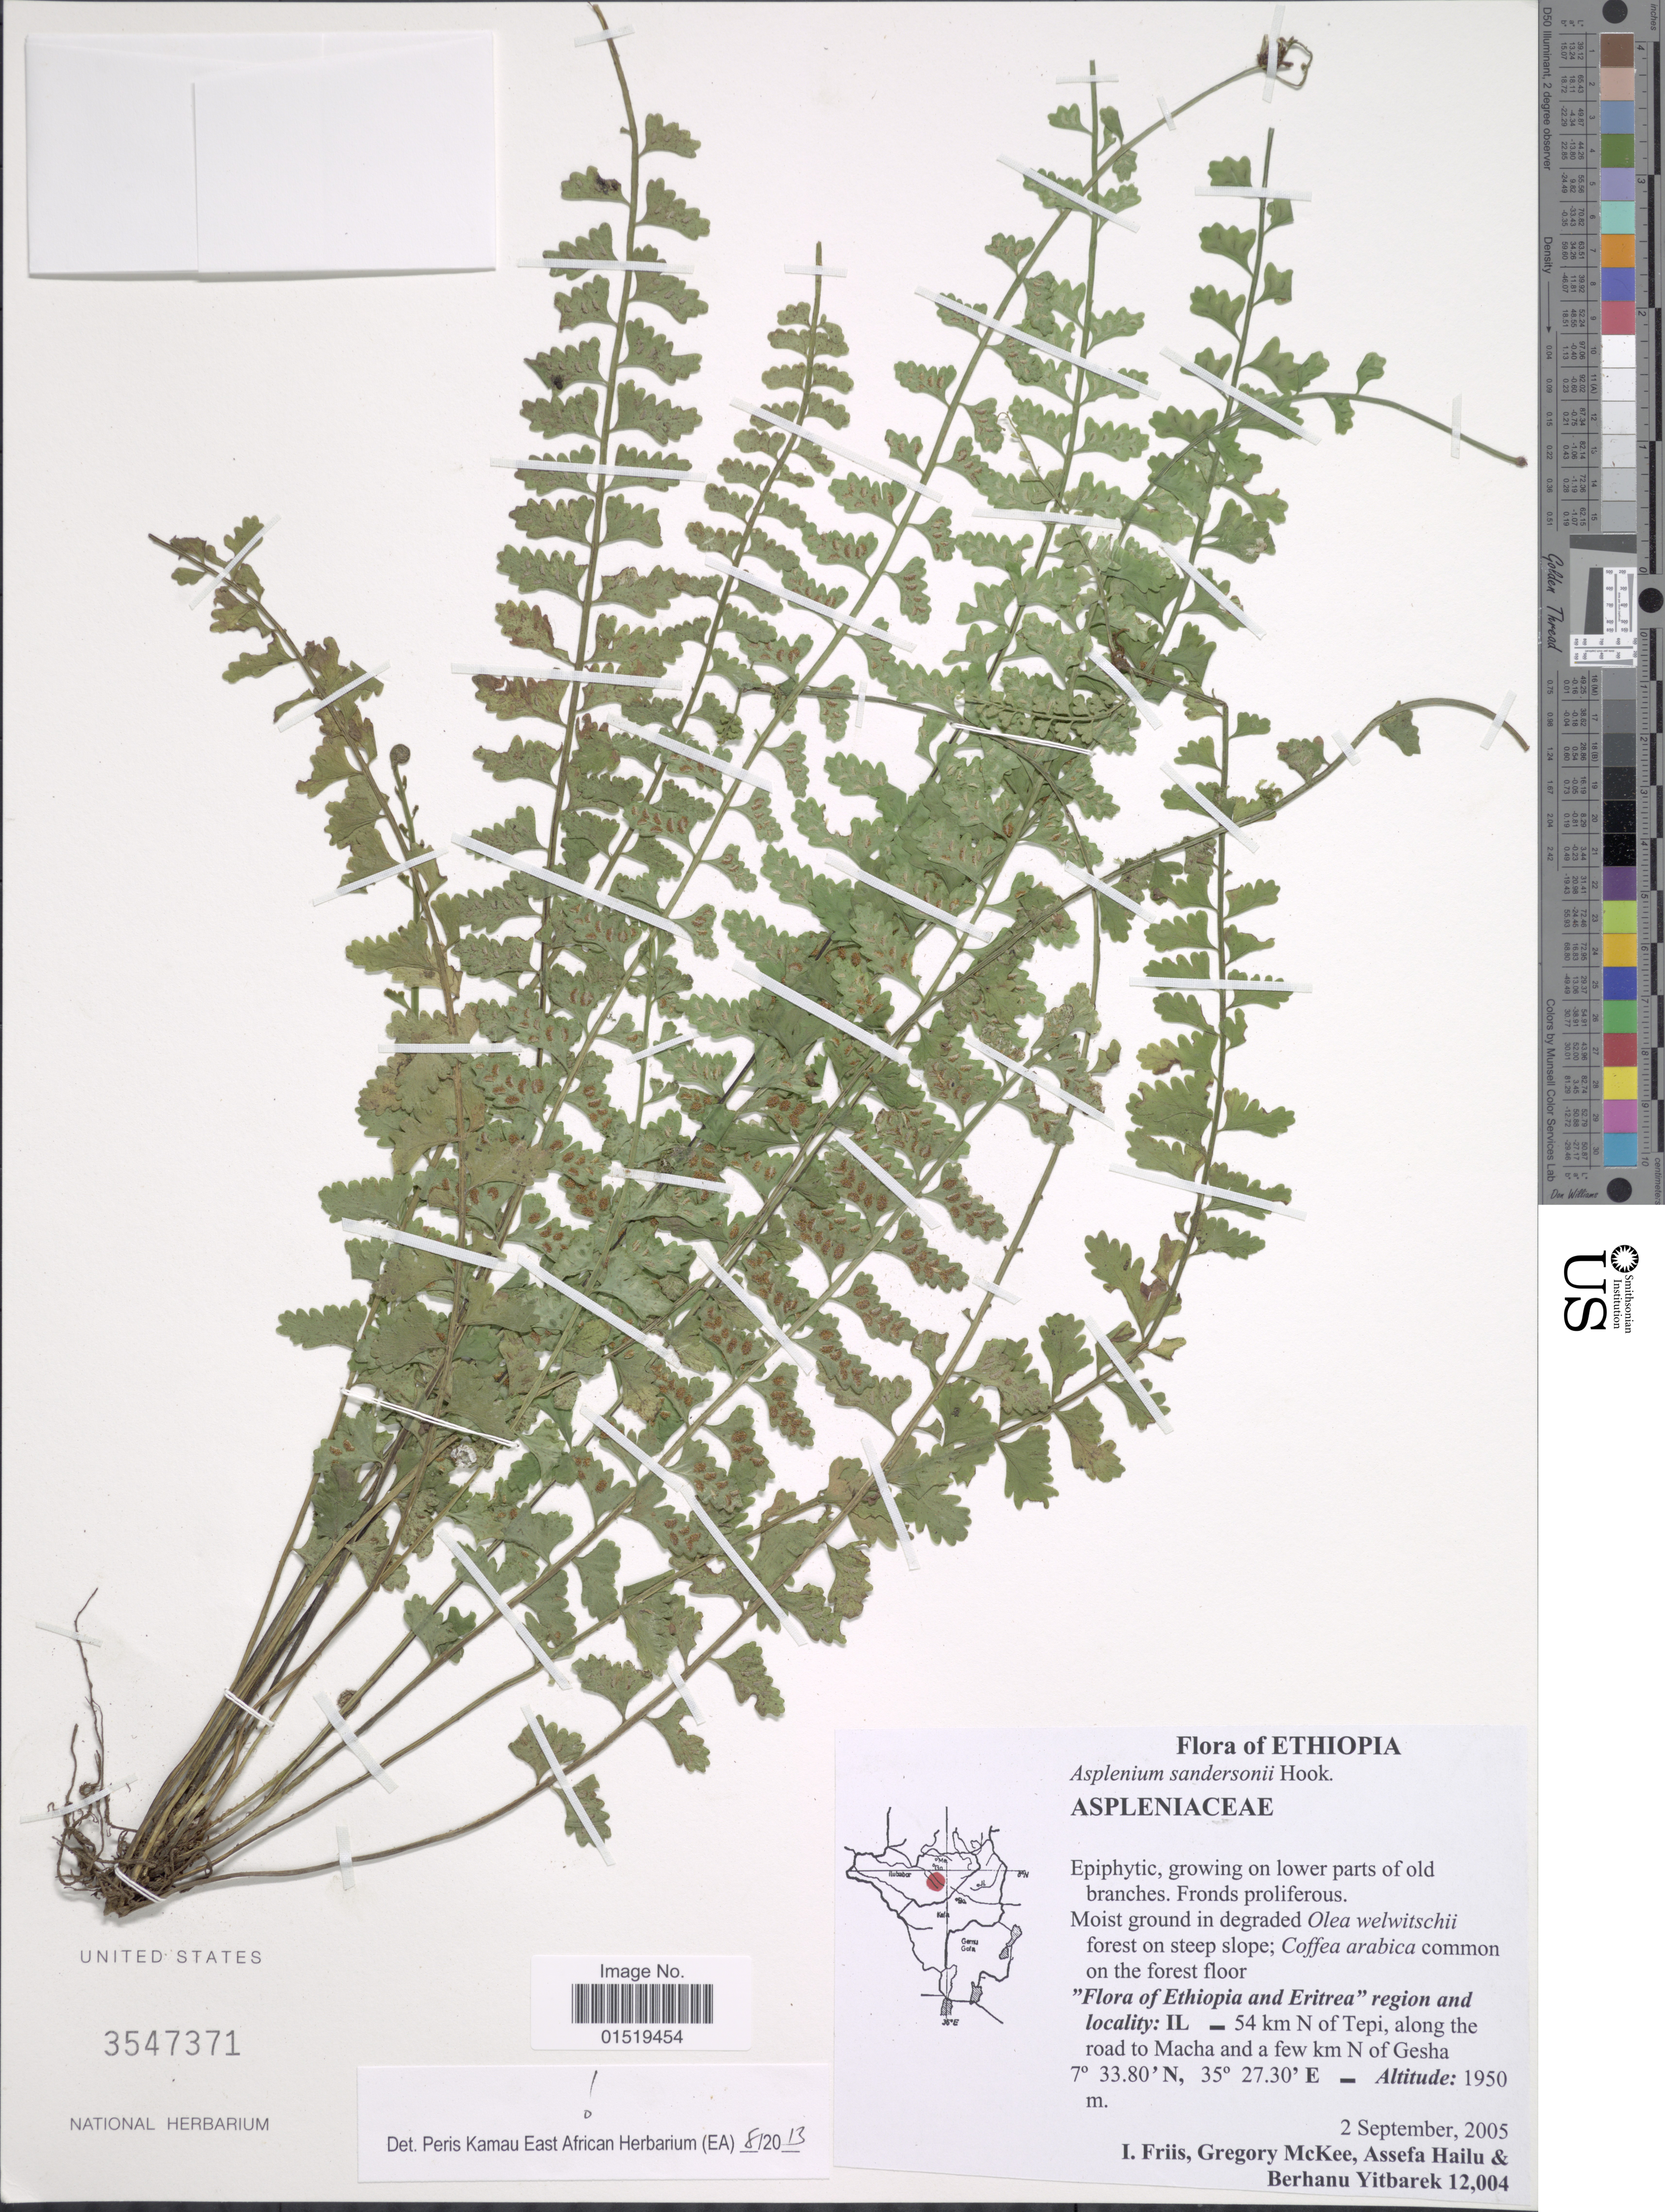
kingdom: Plantae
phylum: Tracheophyta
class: Polypodiopsida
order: Polypodiales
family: Aspleniaceae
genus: Asplenium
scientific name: Asplenium sandersonii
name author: Hook.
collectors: I. Friis, G. S. McKee, A. Hailu & B. Yitbarek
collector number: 12004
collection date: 2005-09-02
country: Ethiopia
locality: IL_ 54 km N ofTepi, along the road to Macha and a few km N of Gesha.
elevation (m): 1950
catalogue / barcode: US 3547371